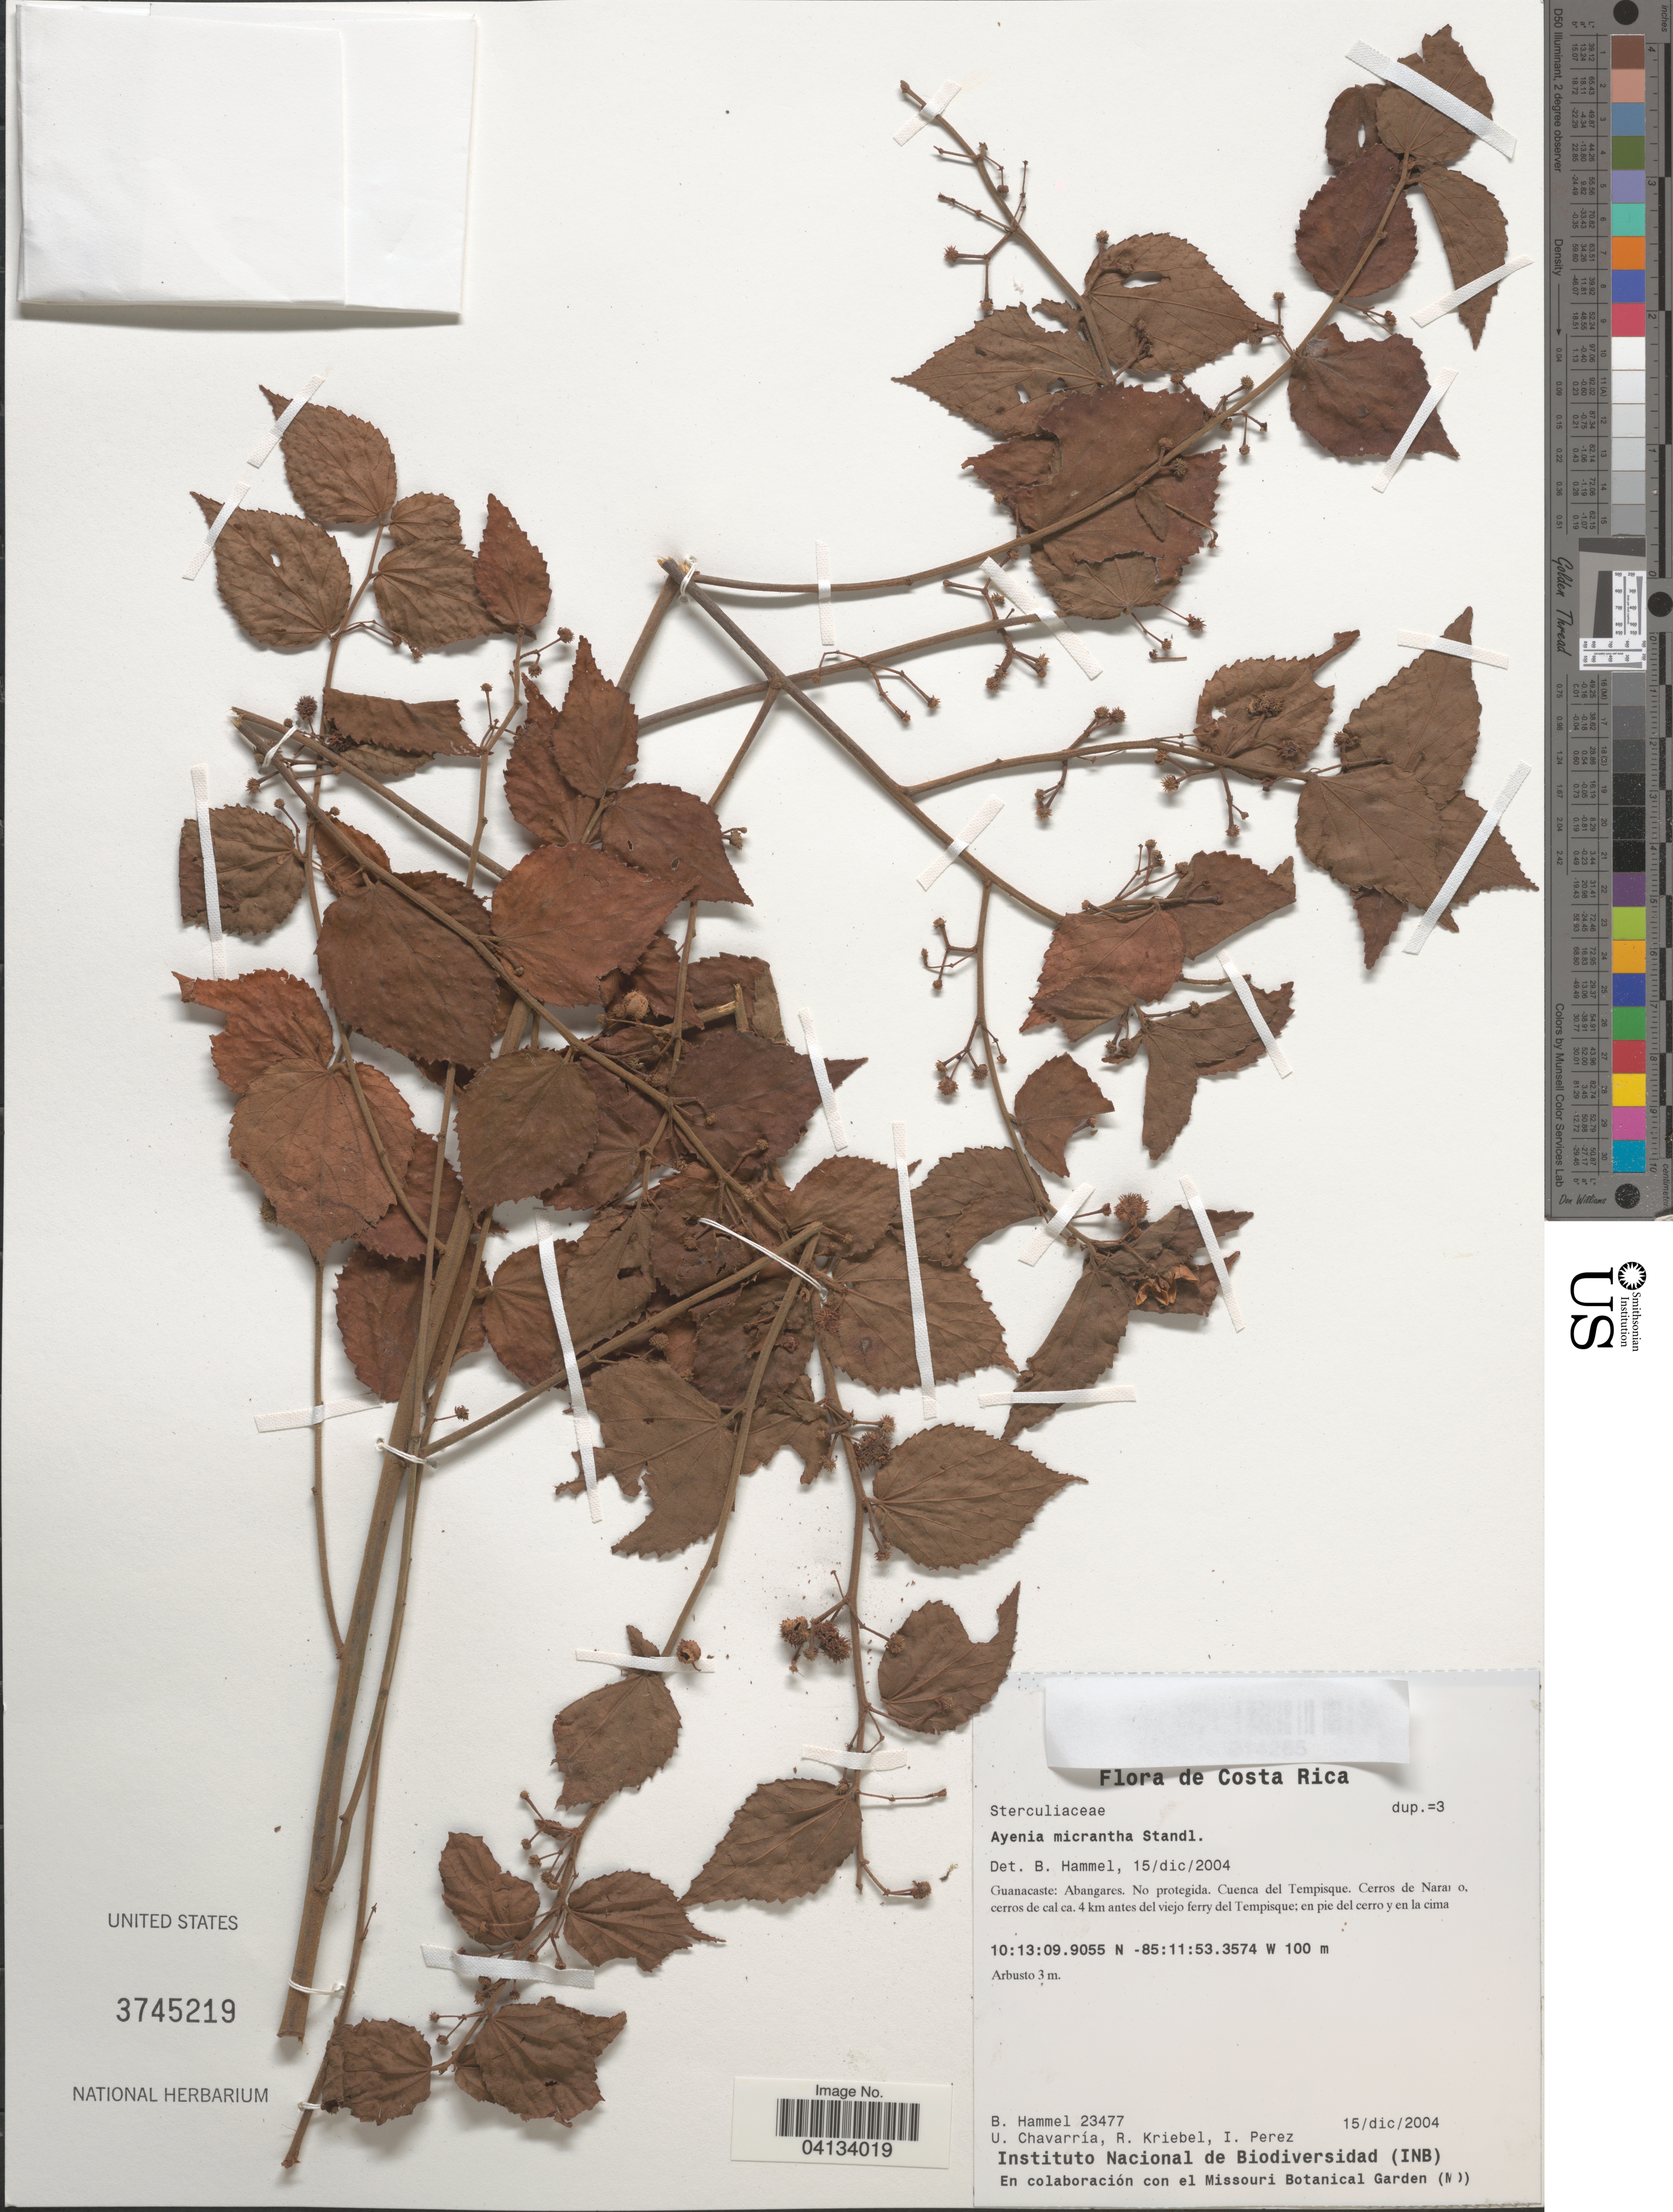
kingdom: Plantae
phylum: Tracheophyta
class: Magnoliopsida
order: Malvales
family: Malvaceae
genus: Ayenia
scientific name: Ayenia micrantha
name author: Standl.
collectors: B. Hammel, U. Chavarría, R. Kriebel & I. Pérez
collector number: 23477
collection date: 2004-12-15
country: Costa Rica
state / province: Guanacaste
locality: Abangares. Cuenca del Tempisque. Cerros de Naranjo, cerros de cal ca. 4 km antes del viejo ferry del Tempisque.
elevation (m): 100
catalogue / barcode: US 3745219